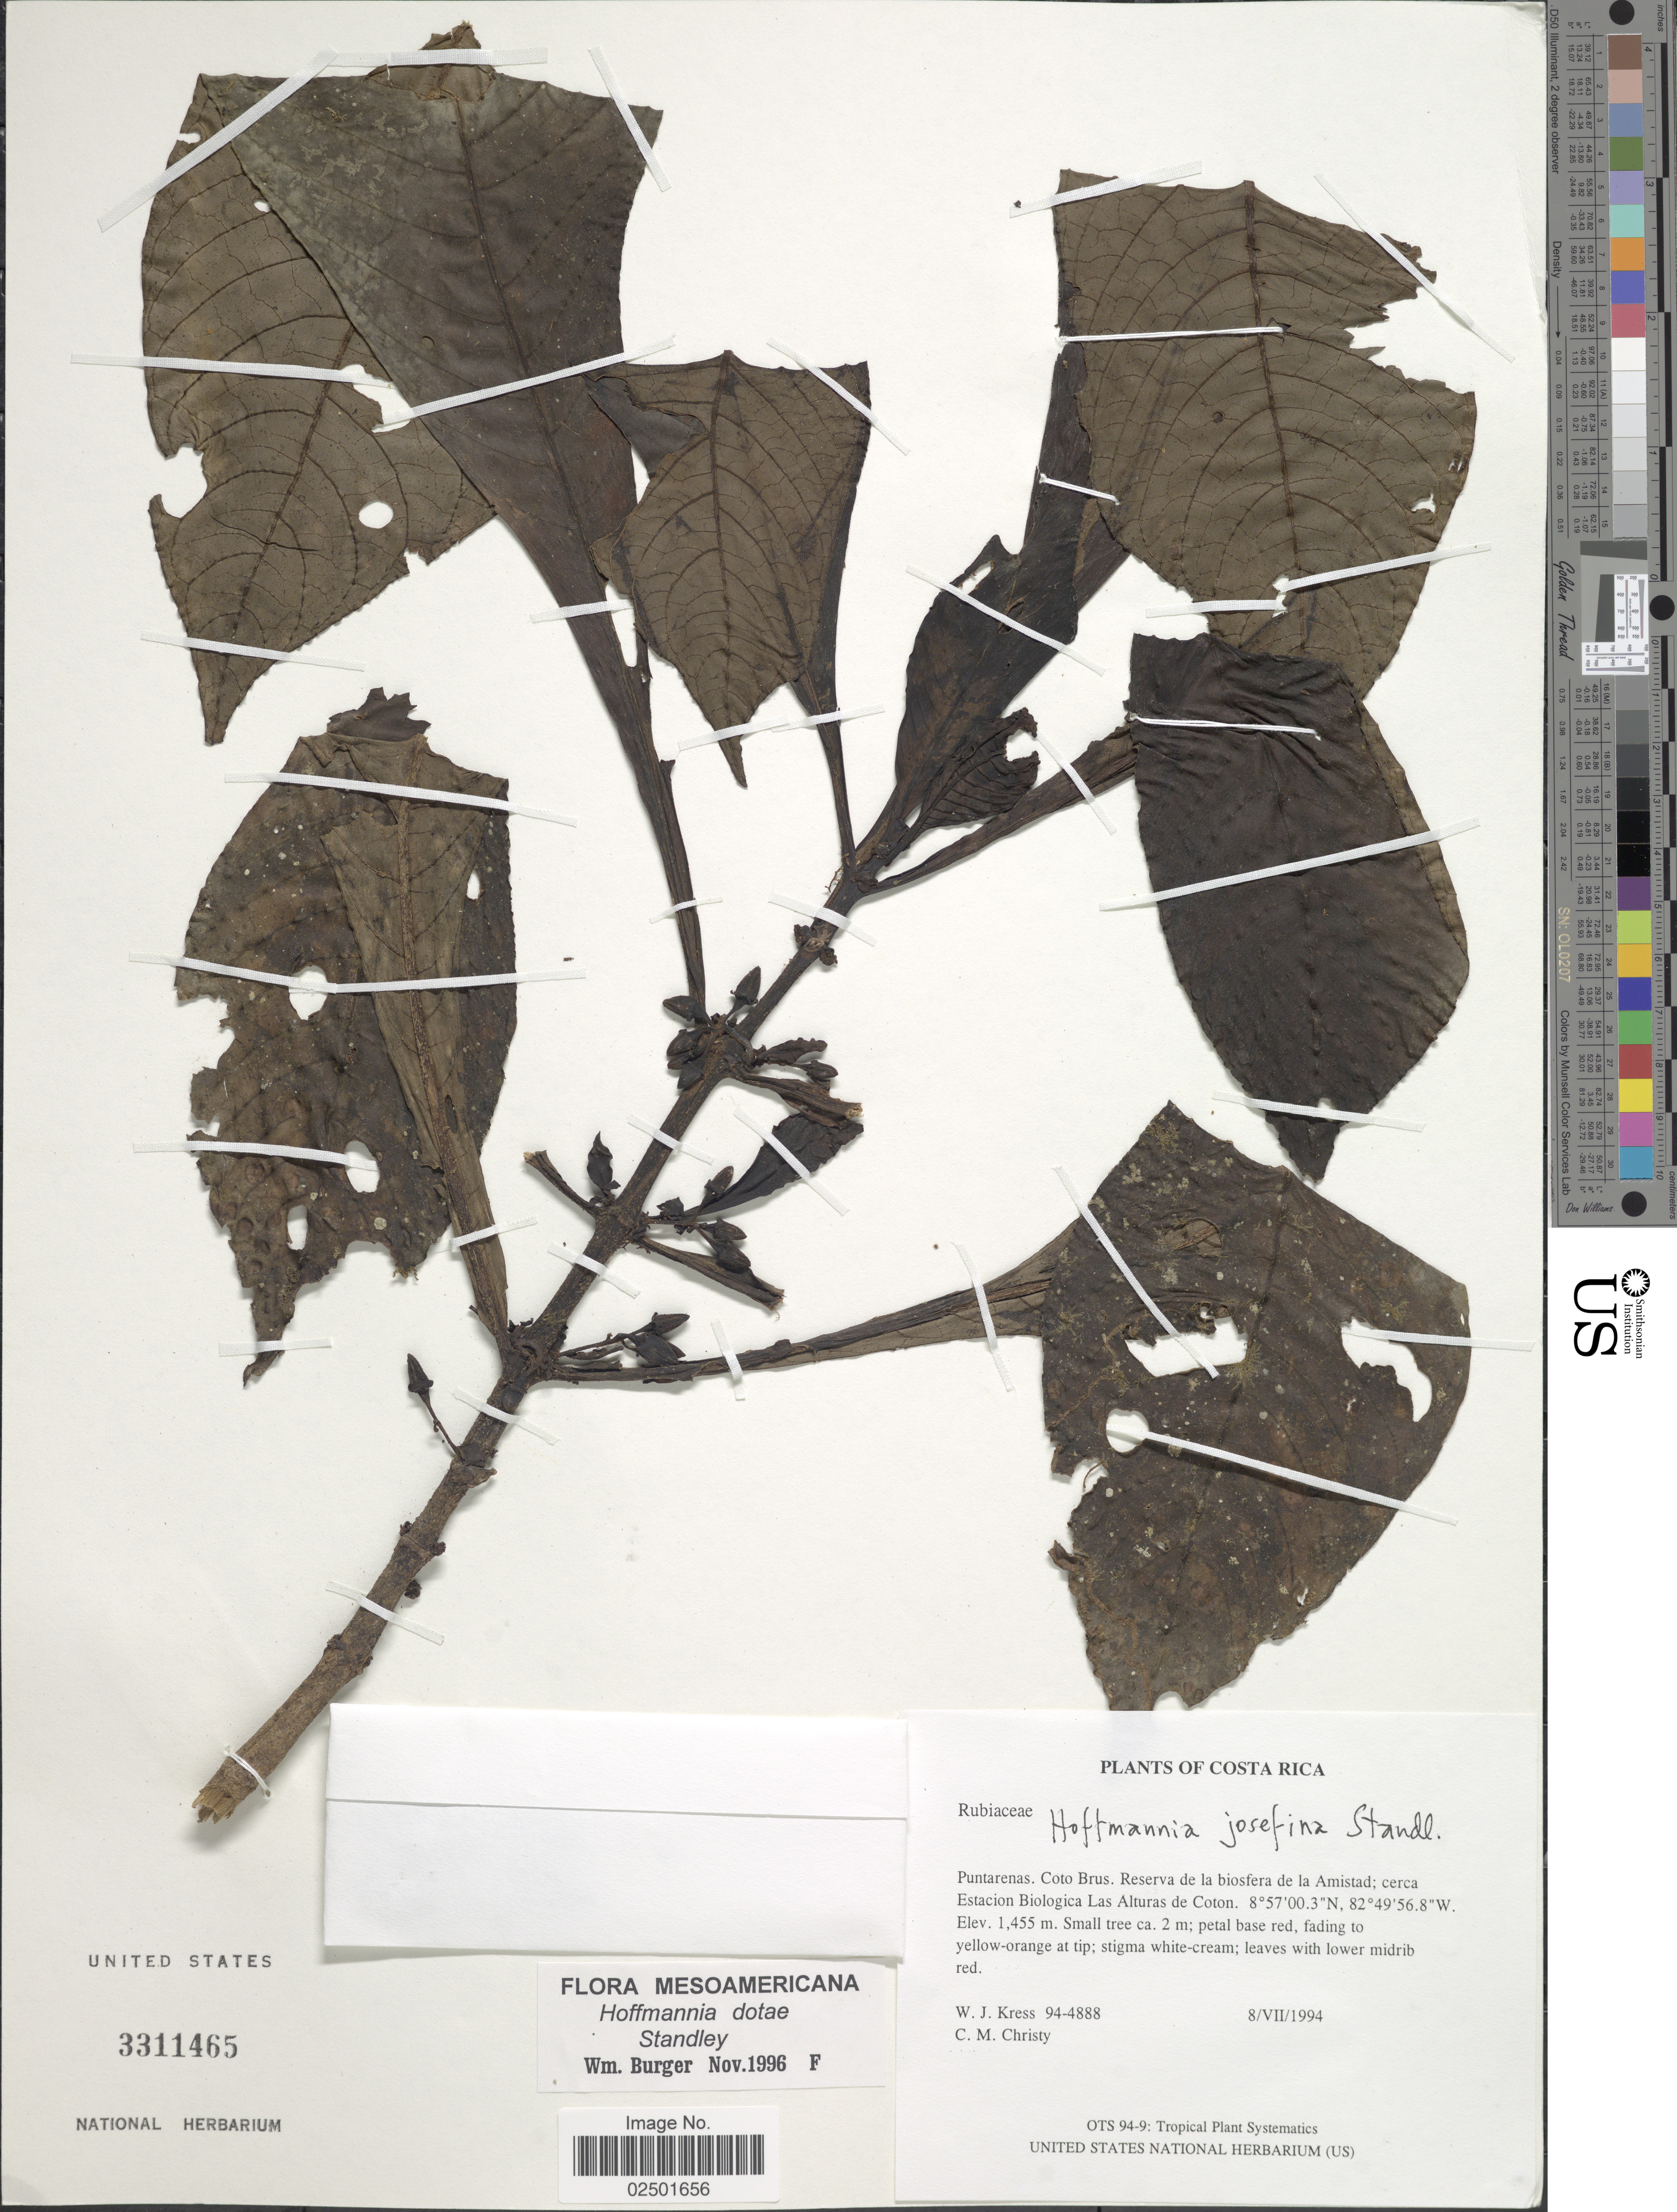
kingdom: Plantae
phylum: Tracheophyta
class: Magnoliopsida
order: Gentianales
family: Rubiaceae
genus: Hoffmannia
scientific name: Hoffmannia dotae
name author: Standl.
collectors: W. J. Kress & C. M. Christy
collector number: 94-4888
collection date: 1994-07-08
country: Costa Rica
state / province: Puntarenas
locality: Coto Brus. Reserva de la biosfera de la Amistad; cerca Estacion Biologica Las Alturas de Coton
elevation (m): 1455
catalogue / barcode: US 3311465